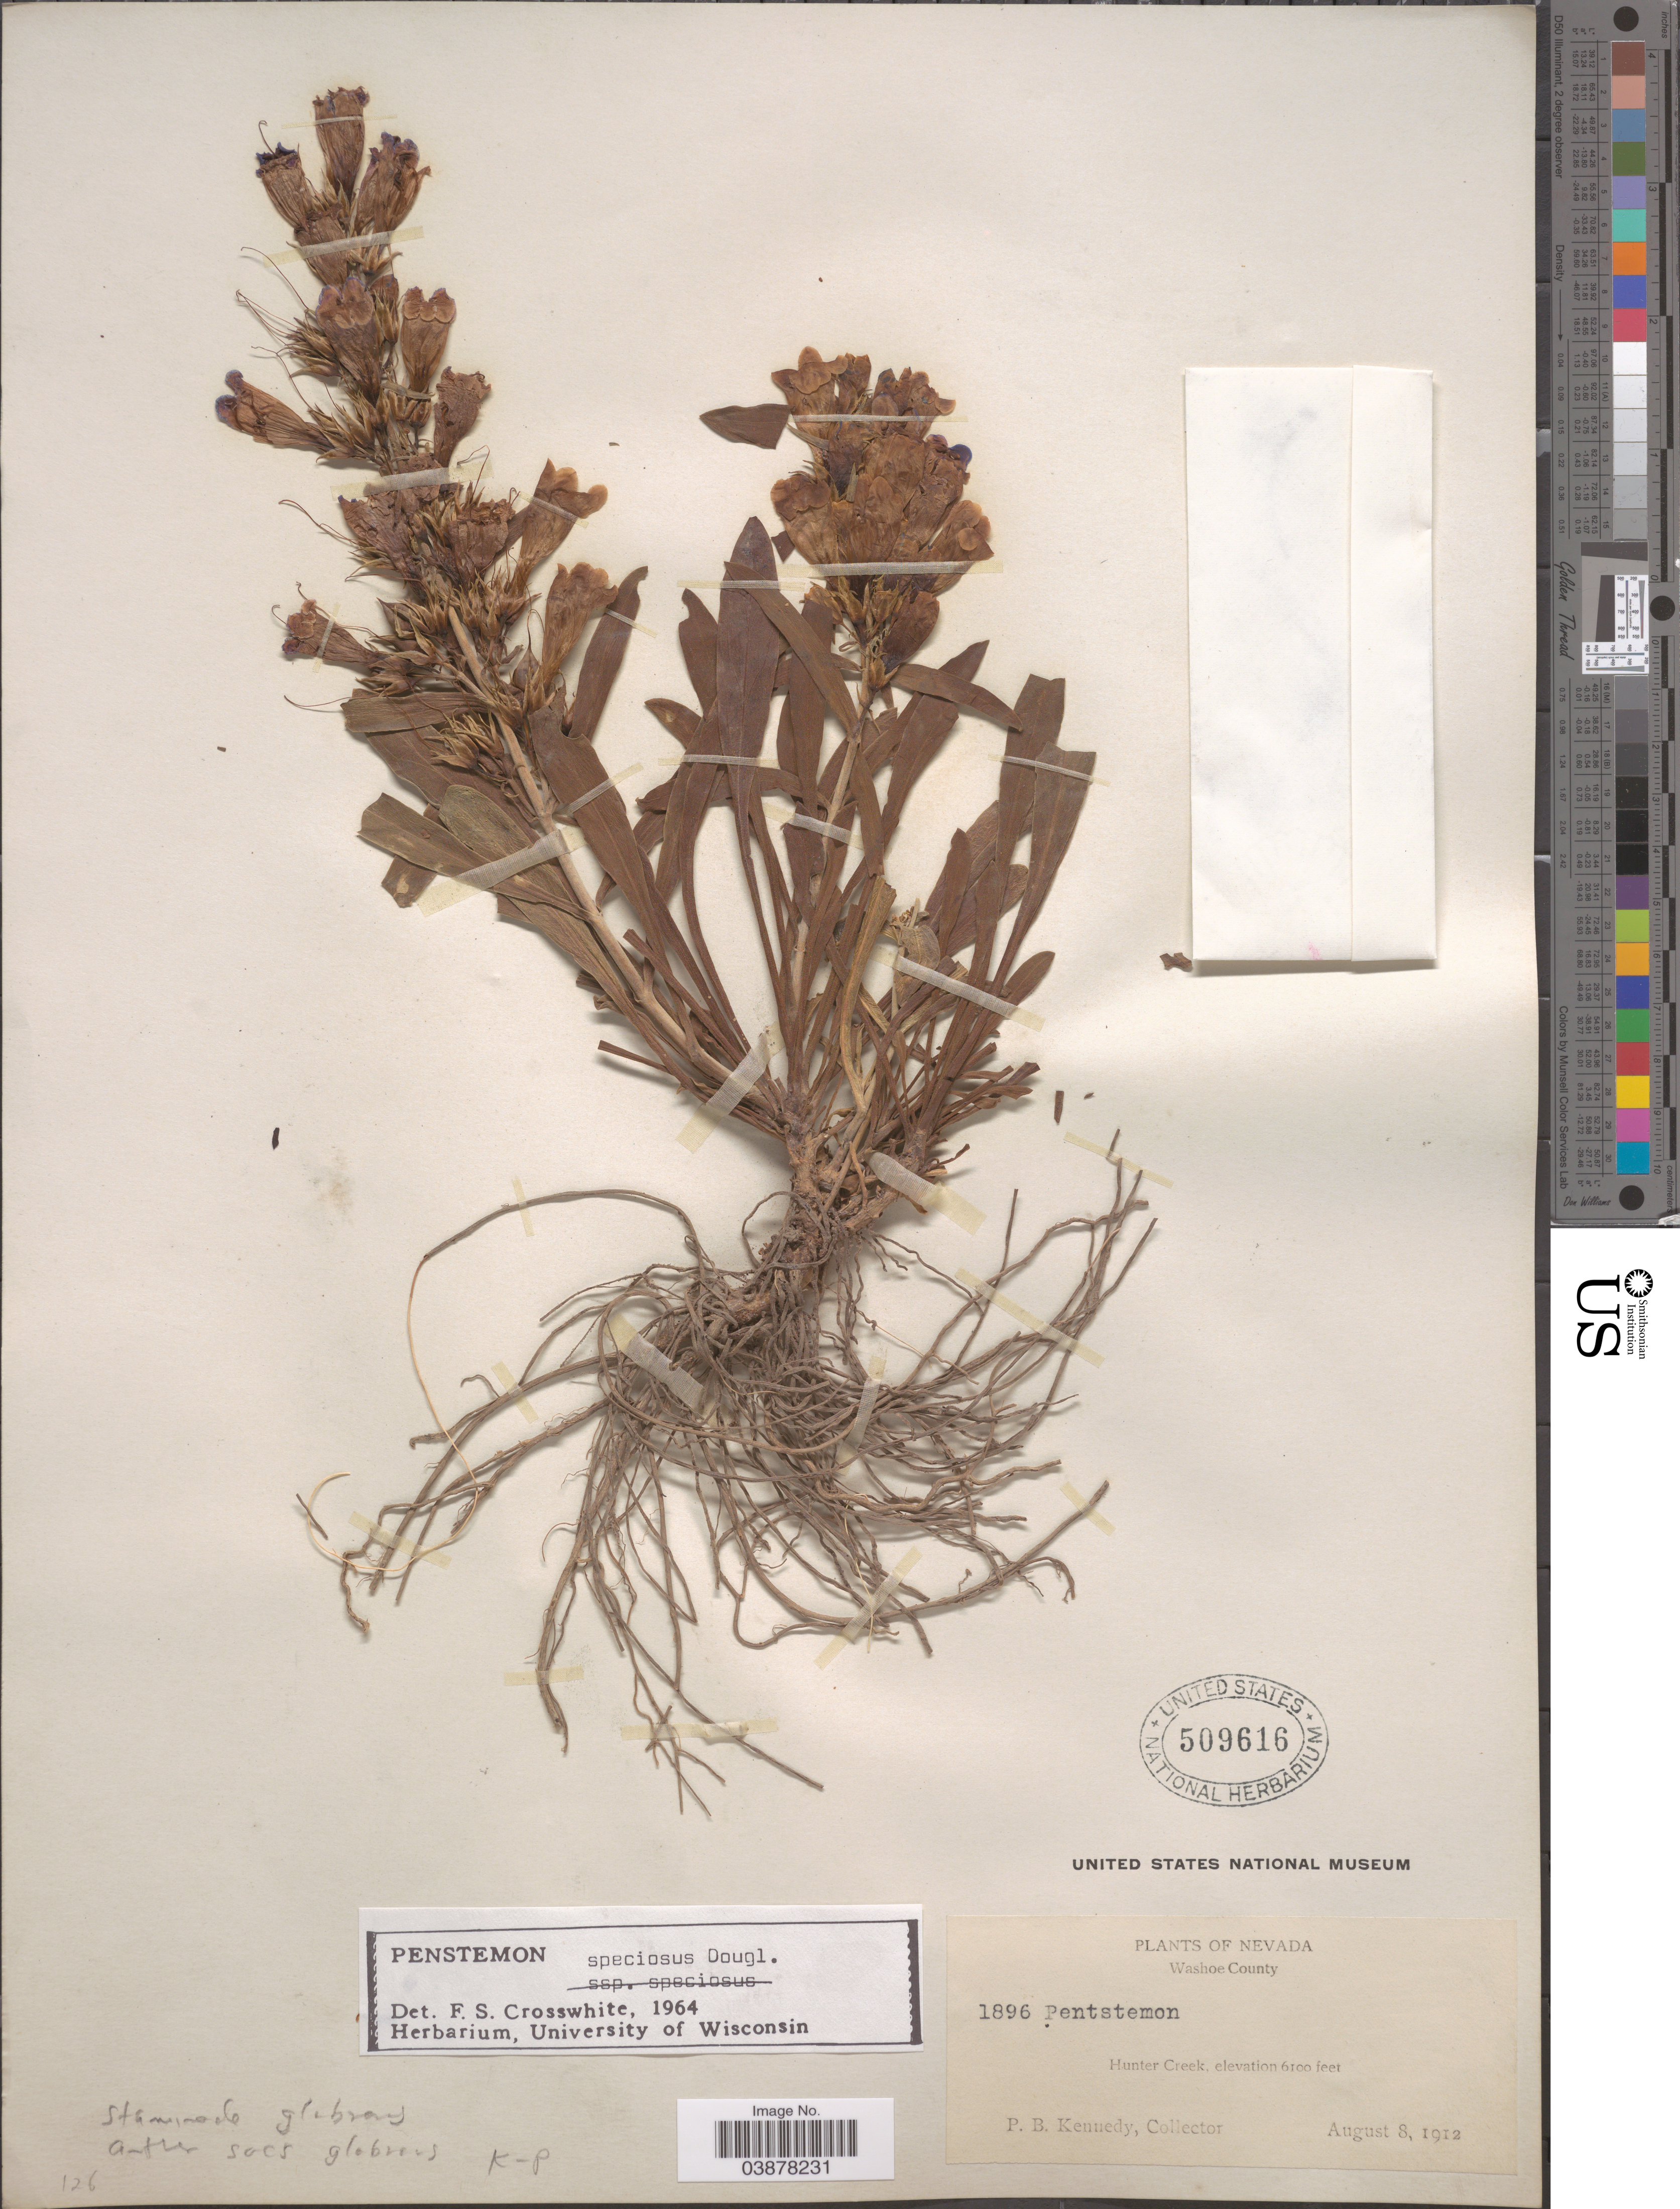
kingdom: Plantae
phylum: Tracheophyta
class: Magnoliopsida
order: Lamiales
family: Plantaginaceae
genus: Penstemon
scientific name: Penstemon speciosus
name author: Douglas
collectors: P. B. Kennedy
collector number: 1896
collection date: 1912-08-08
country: United States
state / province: Nevada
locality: Washoe County. Hunter Creek.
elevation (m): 1859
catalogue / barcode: US 509616